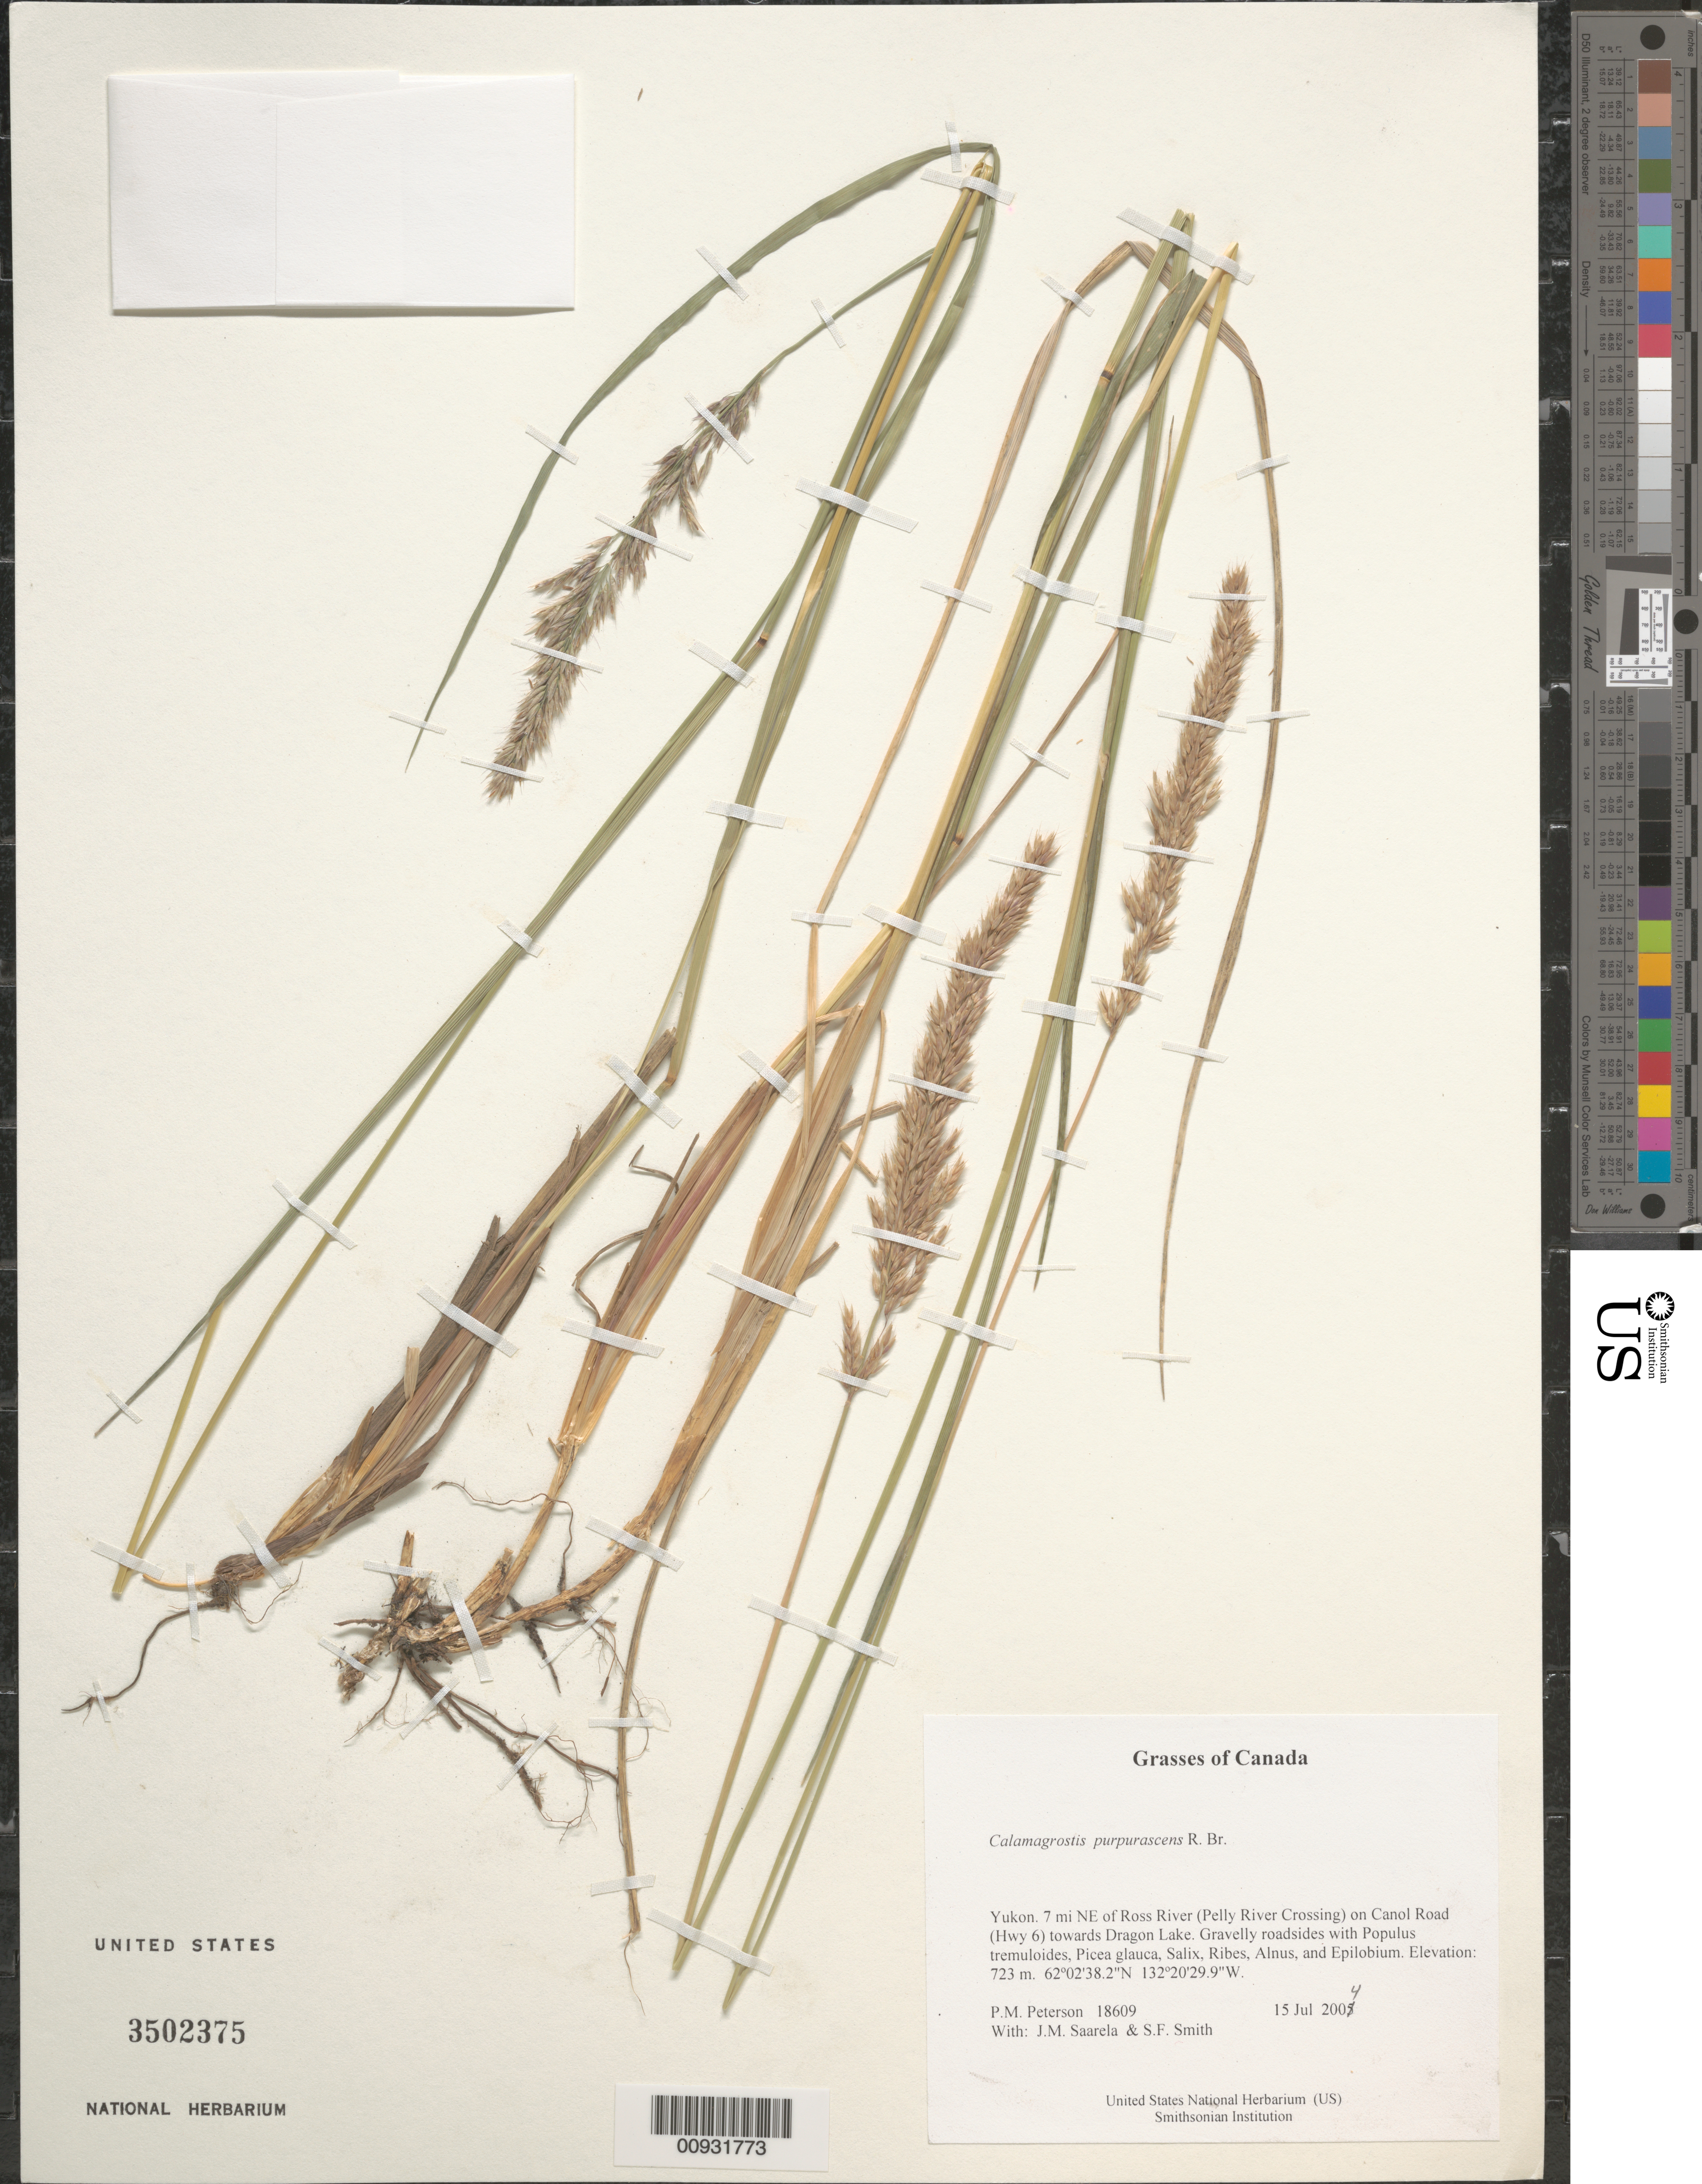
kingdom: Plantae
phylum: Tracheophyta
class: Liliopsida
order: Poales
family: Poaceae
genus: Calamagrostis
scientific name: Calamagrostis purpurascens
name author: R. Br.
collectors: P. M. Peterson, J. Saarela & S.F. Smith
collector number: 18609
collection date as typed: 15 Jul 2004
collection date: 2004-07-15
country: Canada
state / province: Yukon Territory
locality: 7 mi NE of Ross River (Pelly River Crossing) on Canol Road (Hwy 6) towards Dragon Lake. Gravelly roadsides with Populus tremuloides, Picea glauca, Salix, Ribes, Alnus, and Epilobium.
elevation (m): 723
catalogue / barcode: US 3502375